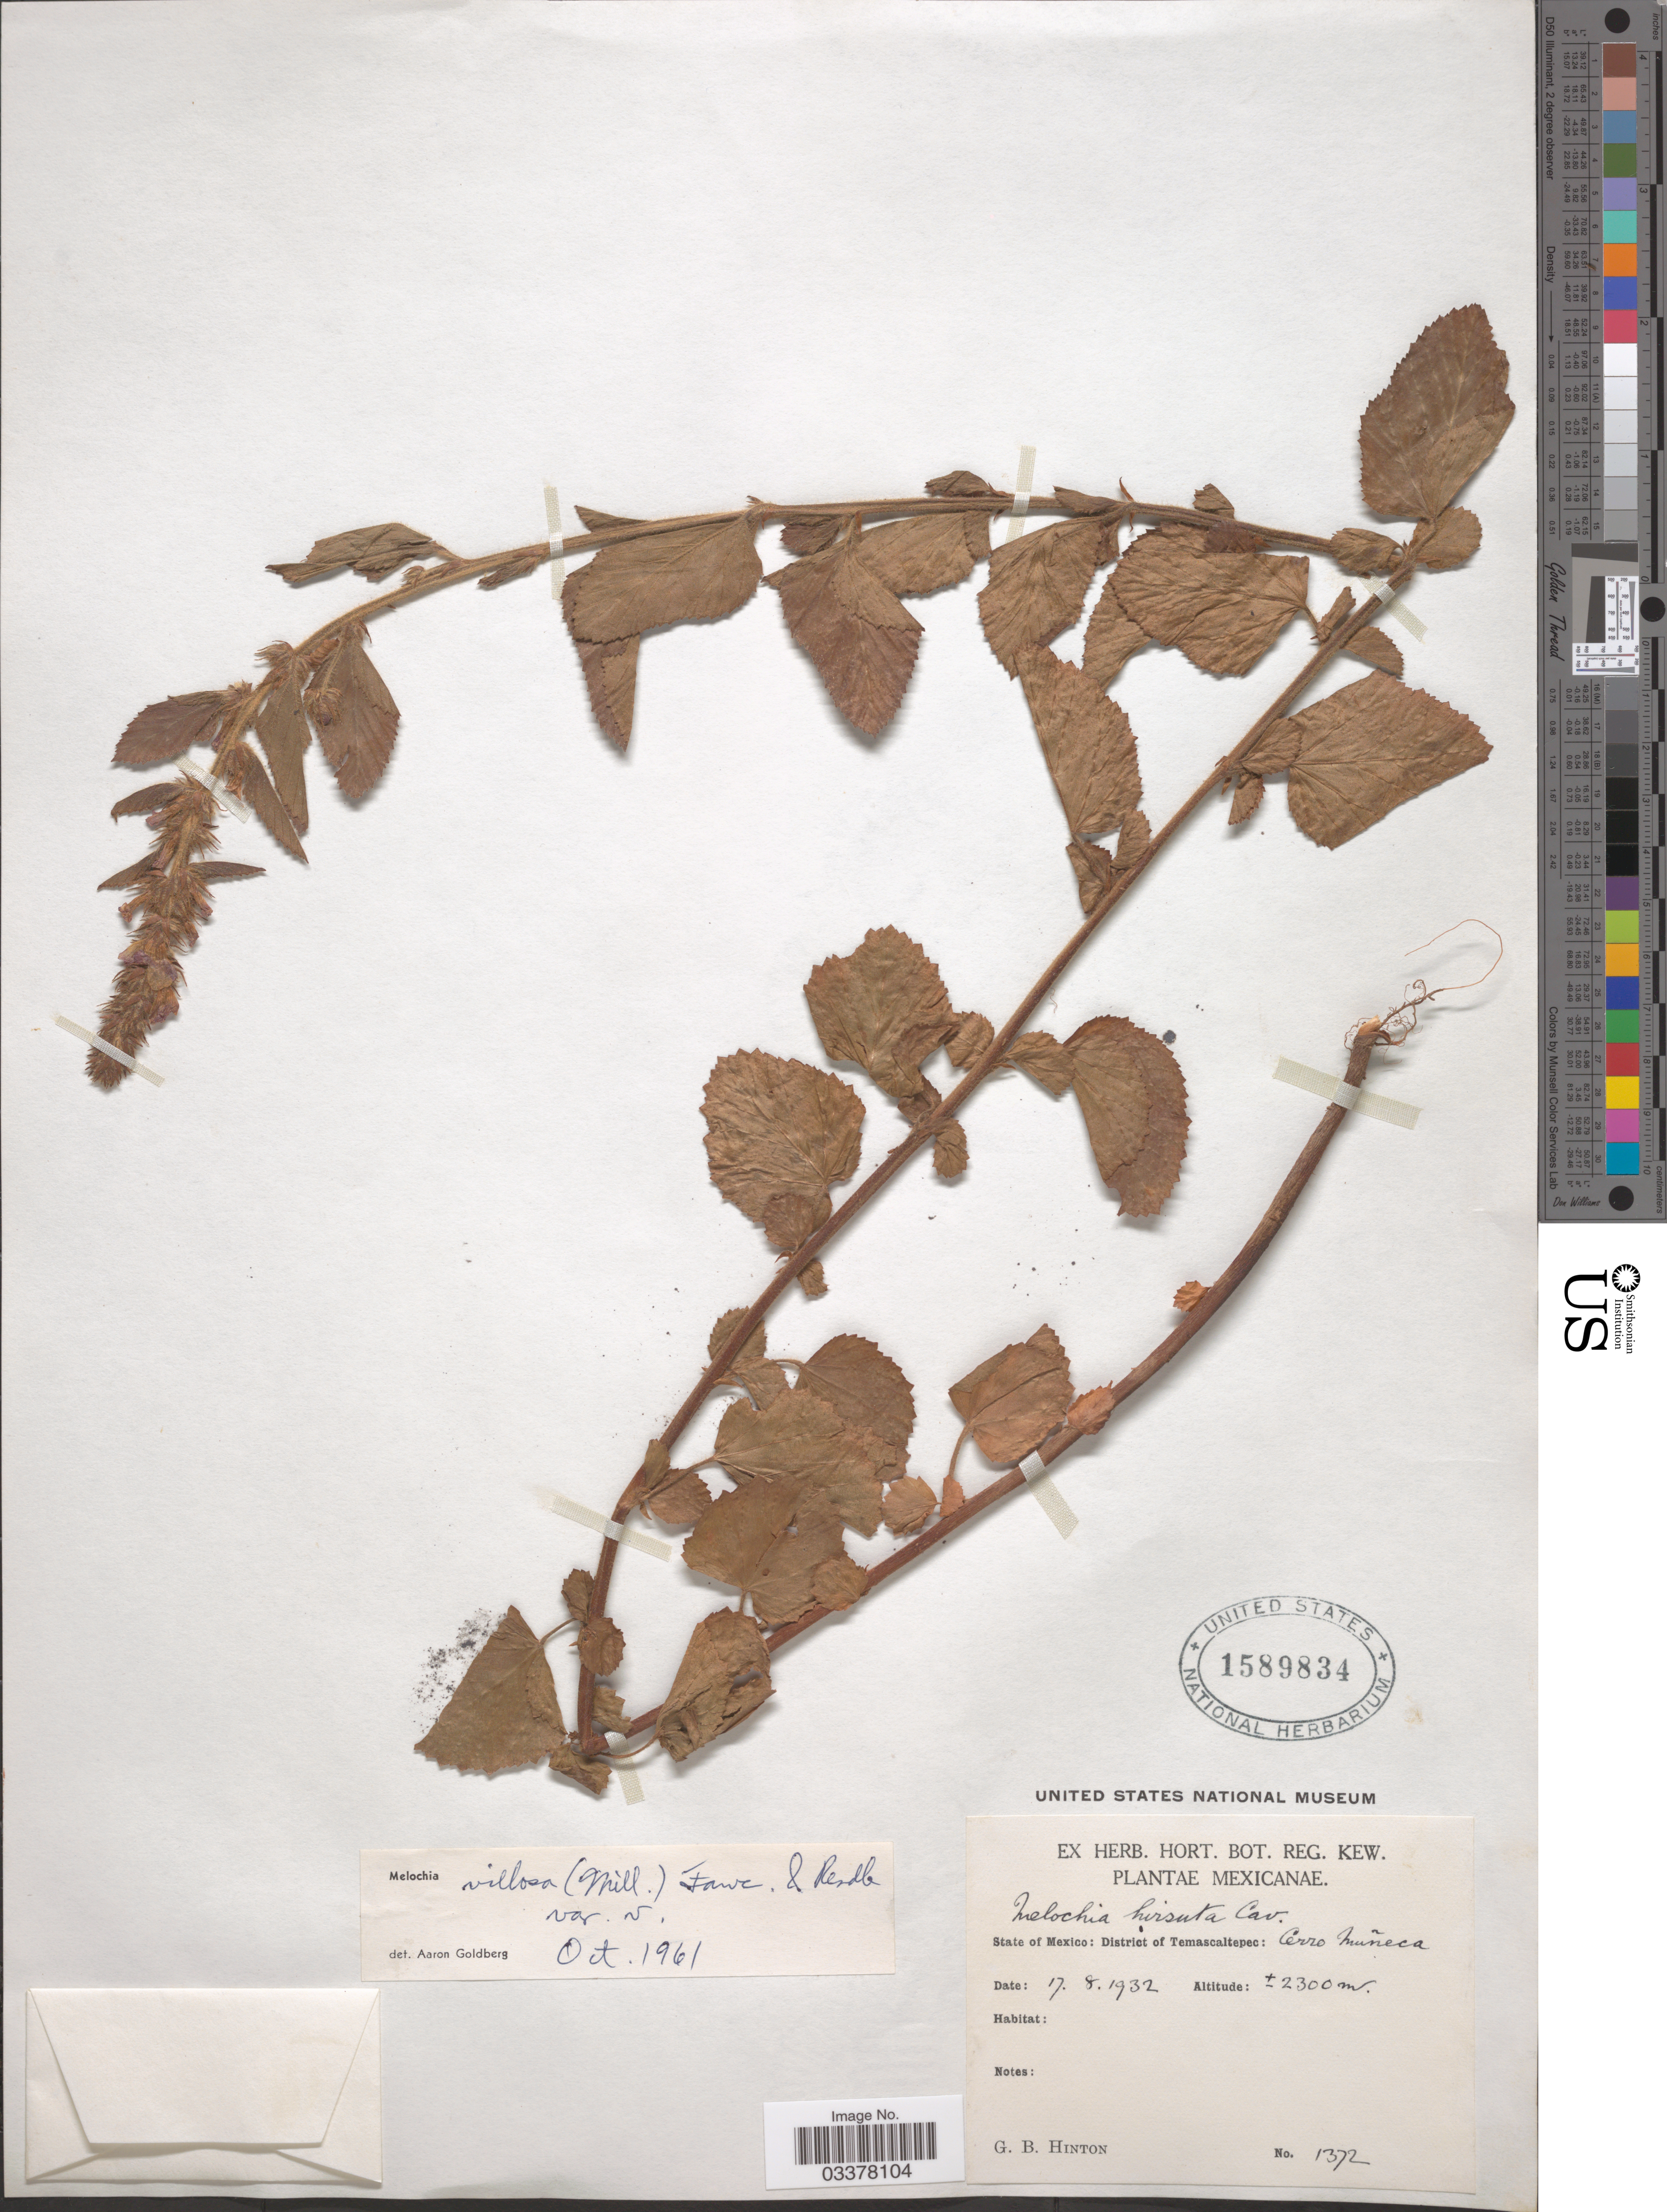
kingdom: Plantae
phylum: Tracheophyta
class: Magnoliopsida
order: Malvales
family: Malvaceae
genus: Melochia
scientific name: Melochia spicata var. spicata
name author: (L.) Fryxell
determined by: Dorr, L. J., (BOT), Smithsonian Institution - National Museum of Natural History (UNITED STATES)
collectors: G. B. Hinton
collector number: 1372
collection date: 1932-08-17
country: Mexico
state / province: México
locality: District of Temascaltepec: Cerro Muñeca.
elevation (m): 2300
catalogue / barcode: US 1589834